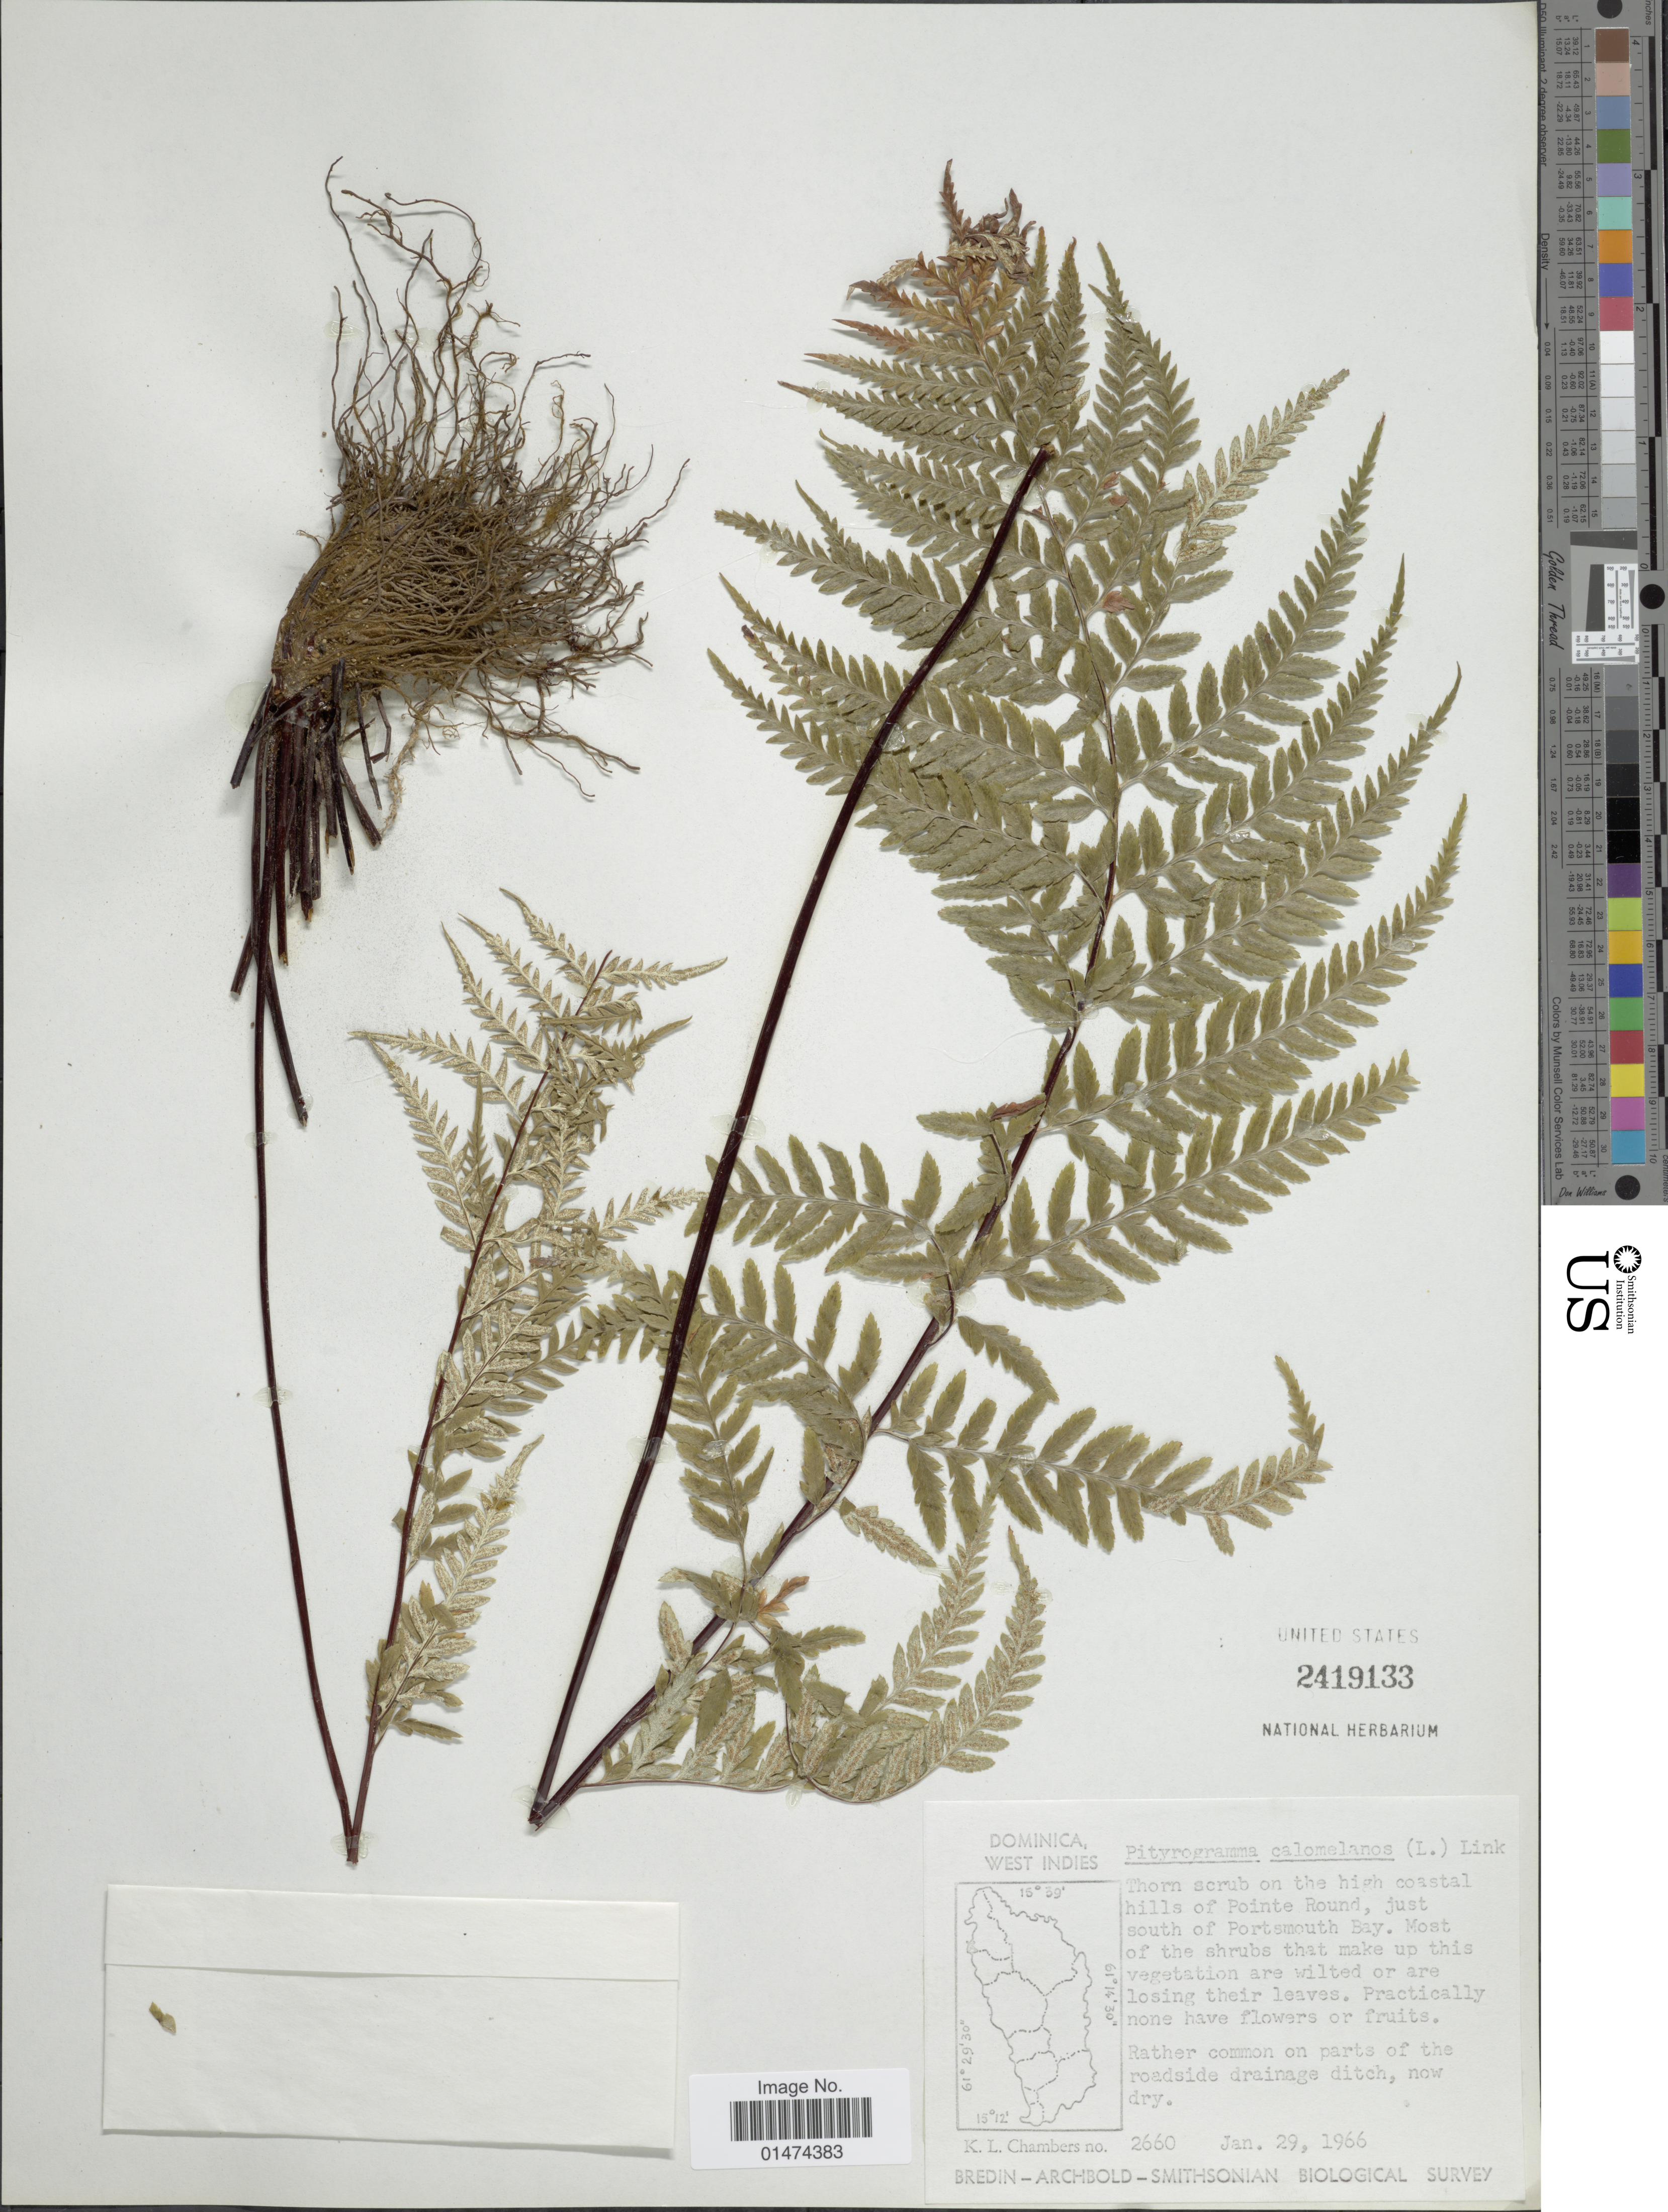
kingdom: Plantae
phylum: Tracheophyta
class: Polypodiopsida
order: Polypodiales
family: Pteridaceae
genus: Pityrogramma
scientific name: Pityrogramma calomelanos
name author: (L.) Link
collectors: K. Chambers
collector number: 2660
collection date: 1966-01-29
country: Dominica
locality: Dominica West Indies, Thorn scrub on the high coastal hills of Pointe Round, just south of Portsmouth Bay.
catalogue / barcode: US 2419133